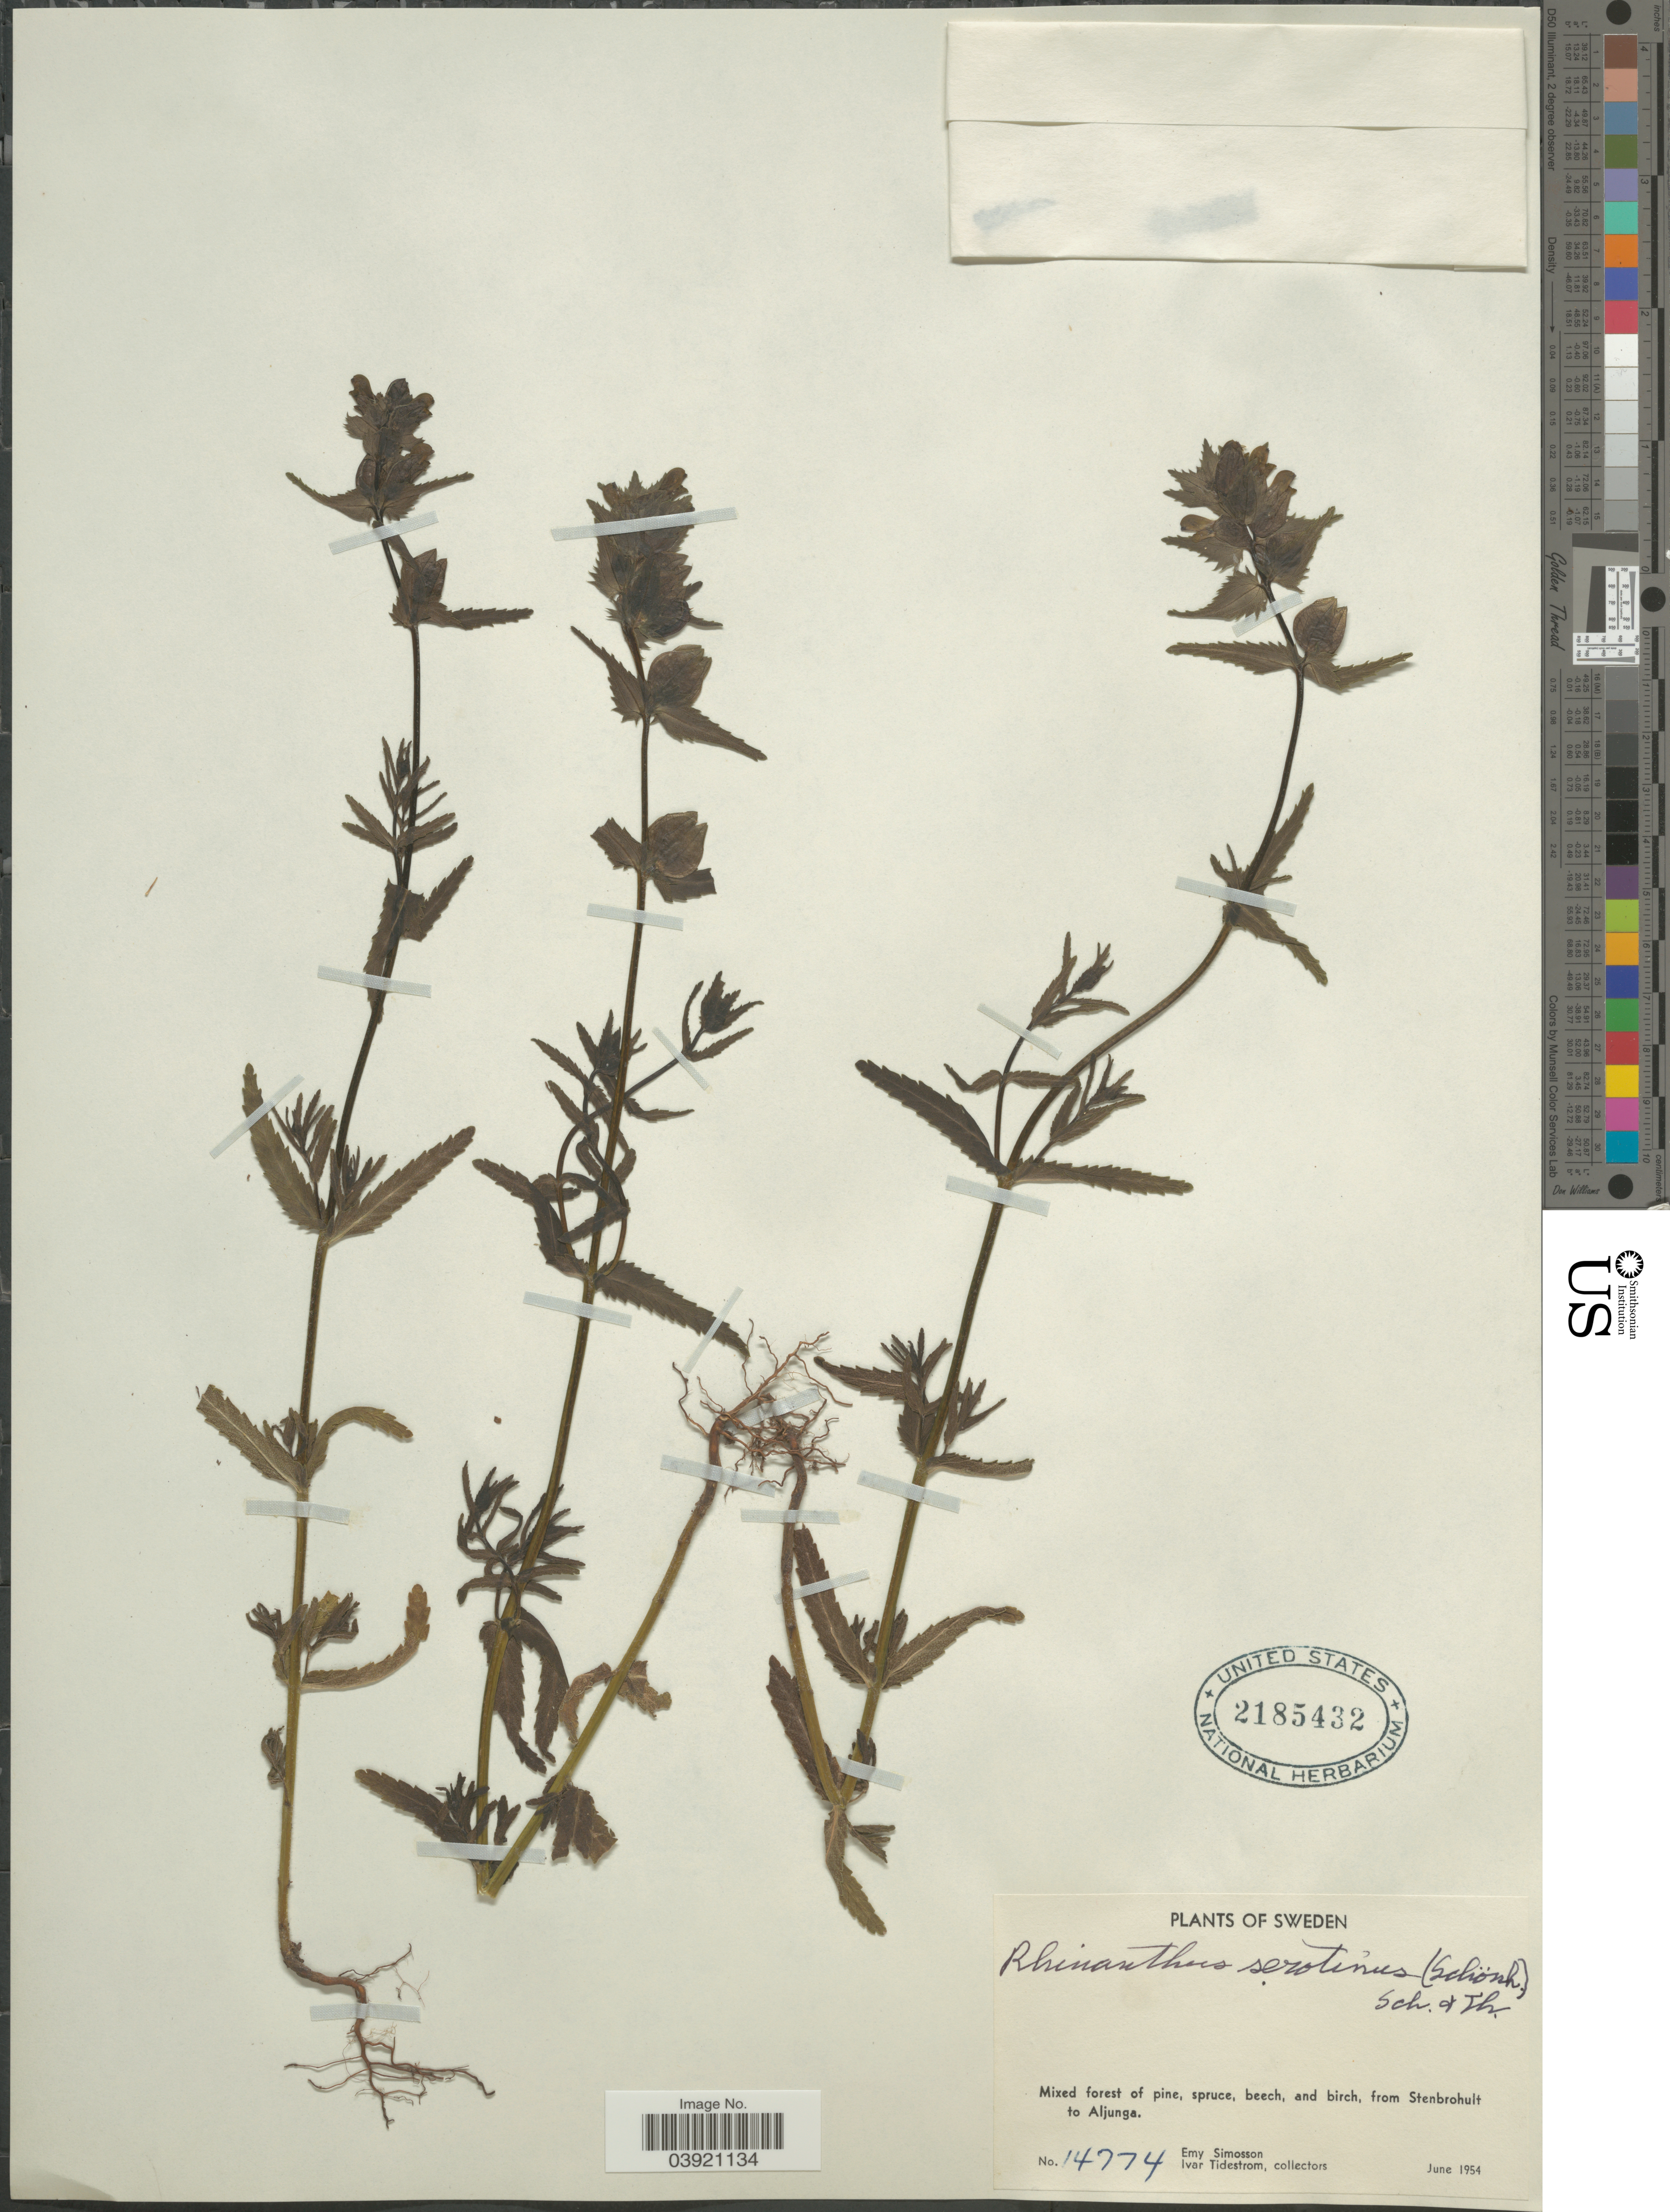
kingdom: Plantae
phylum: Tracheophyta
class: Magnoliopsida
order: Lamiales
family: Orobanchaceae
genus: Rhinanthus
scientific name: Rhinanthus serotinus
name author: (Schönh.) Oborny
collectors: E. Simosson & I. F. Tidestrom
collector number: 14774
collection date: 1954-06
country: Sweden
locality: Mixed forest of pine, spruce, beech, and birch, from Stenbrohult to Aljunga.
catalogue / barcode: US 2185432